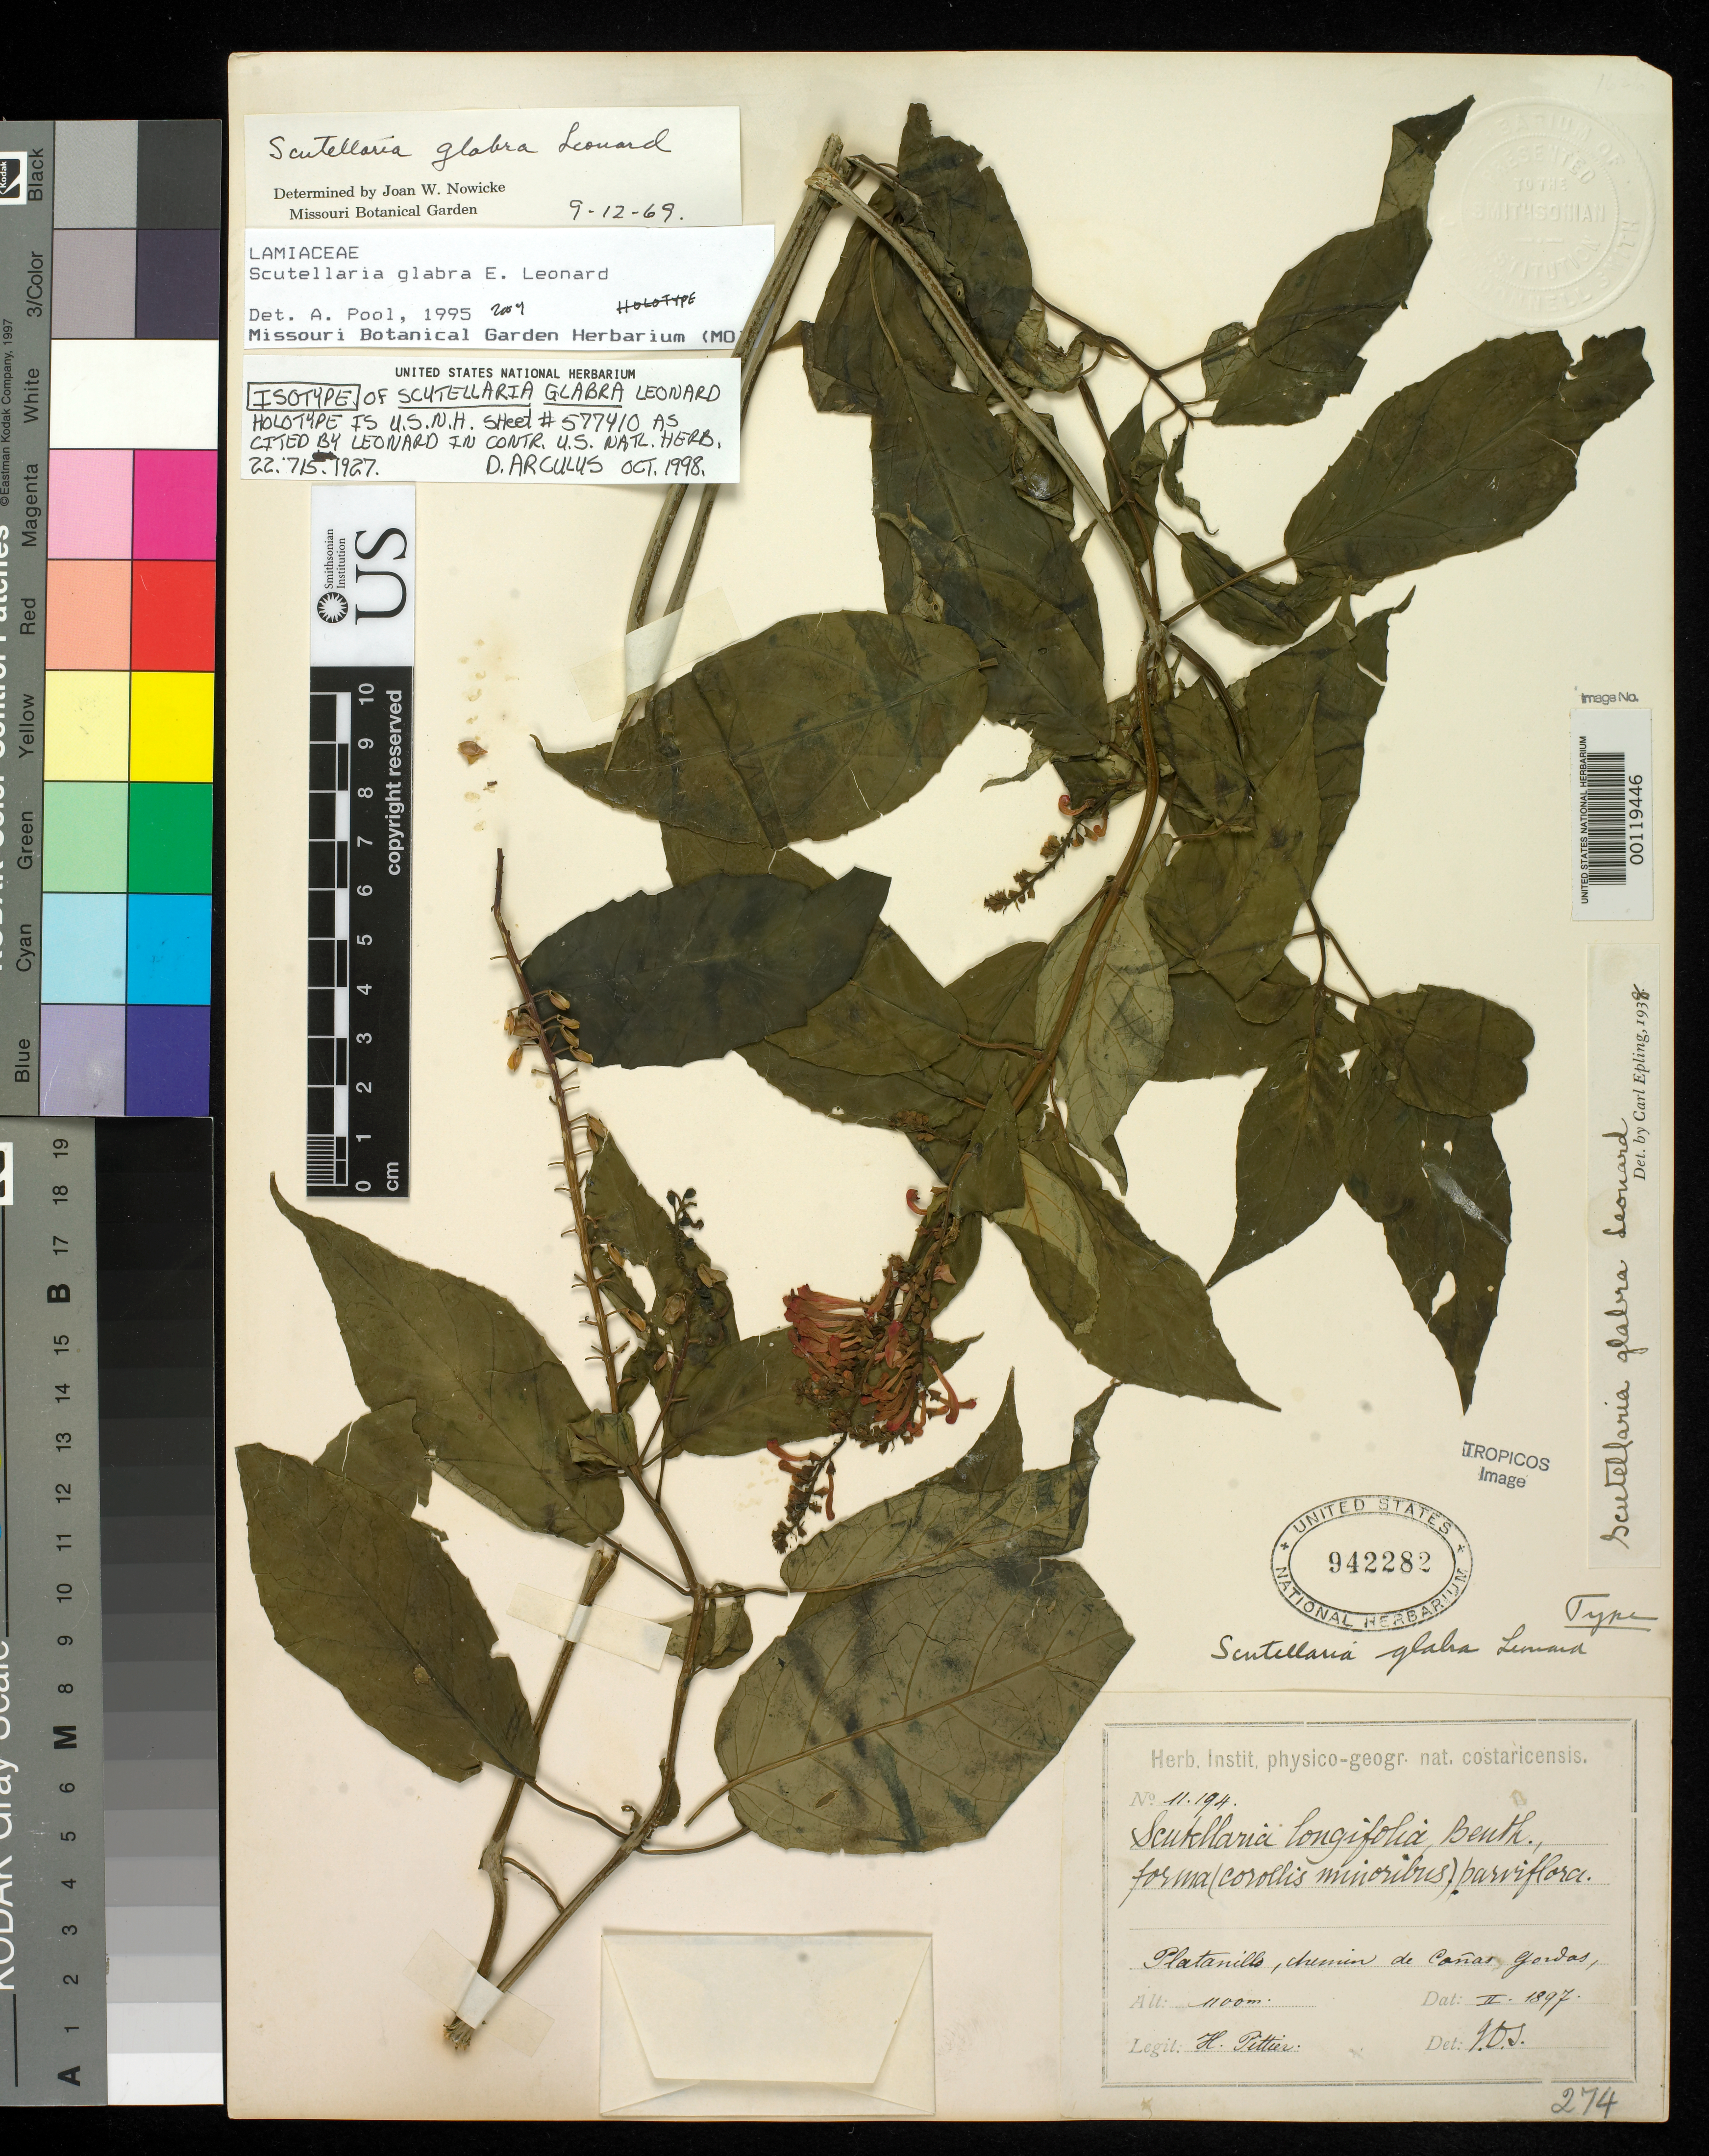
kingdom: Plantae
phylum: Tracheophyta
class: Magnoliopsida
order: Lamiales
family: Lamiaceae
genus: Scutellaria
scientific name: Scutellaria glabra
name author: Leonard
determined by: Pool, A., (MO), Missouri Botanical Garden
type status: Isotype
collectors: H. F. Pittier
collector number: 11194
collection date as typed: Feb 1897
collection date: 1897-02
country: Costa Rica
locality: Platanillo, Chemin de Cañas Gordas.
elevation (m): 1100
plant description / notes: This US sheet annotated (erroneously) as holotype. Holotype is U.S.N.H. sheet # 577410 as cited in protologue.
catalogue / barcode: US 942282